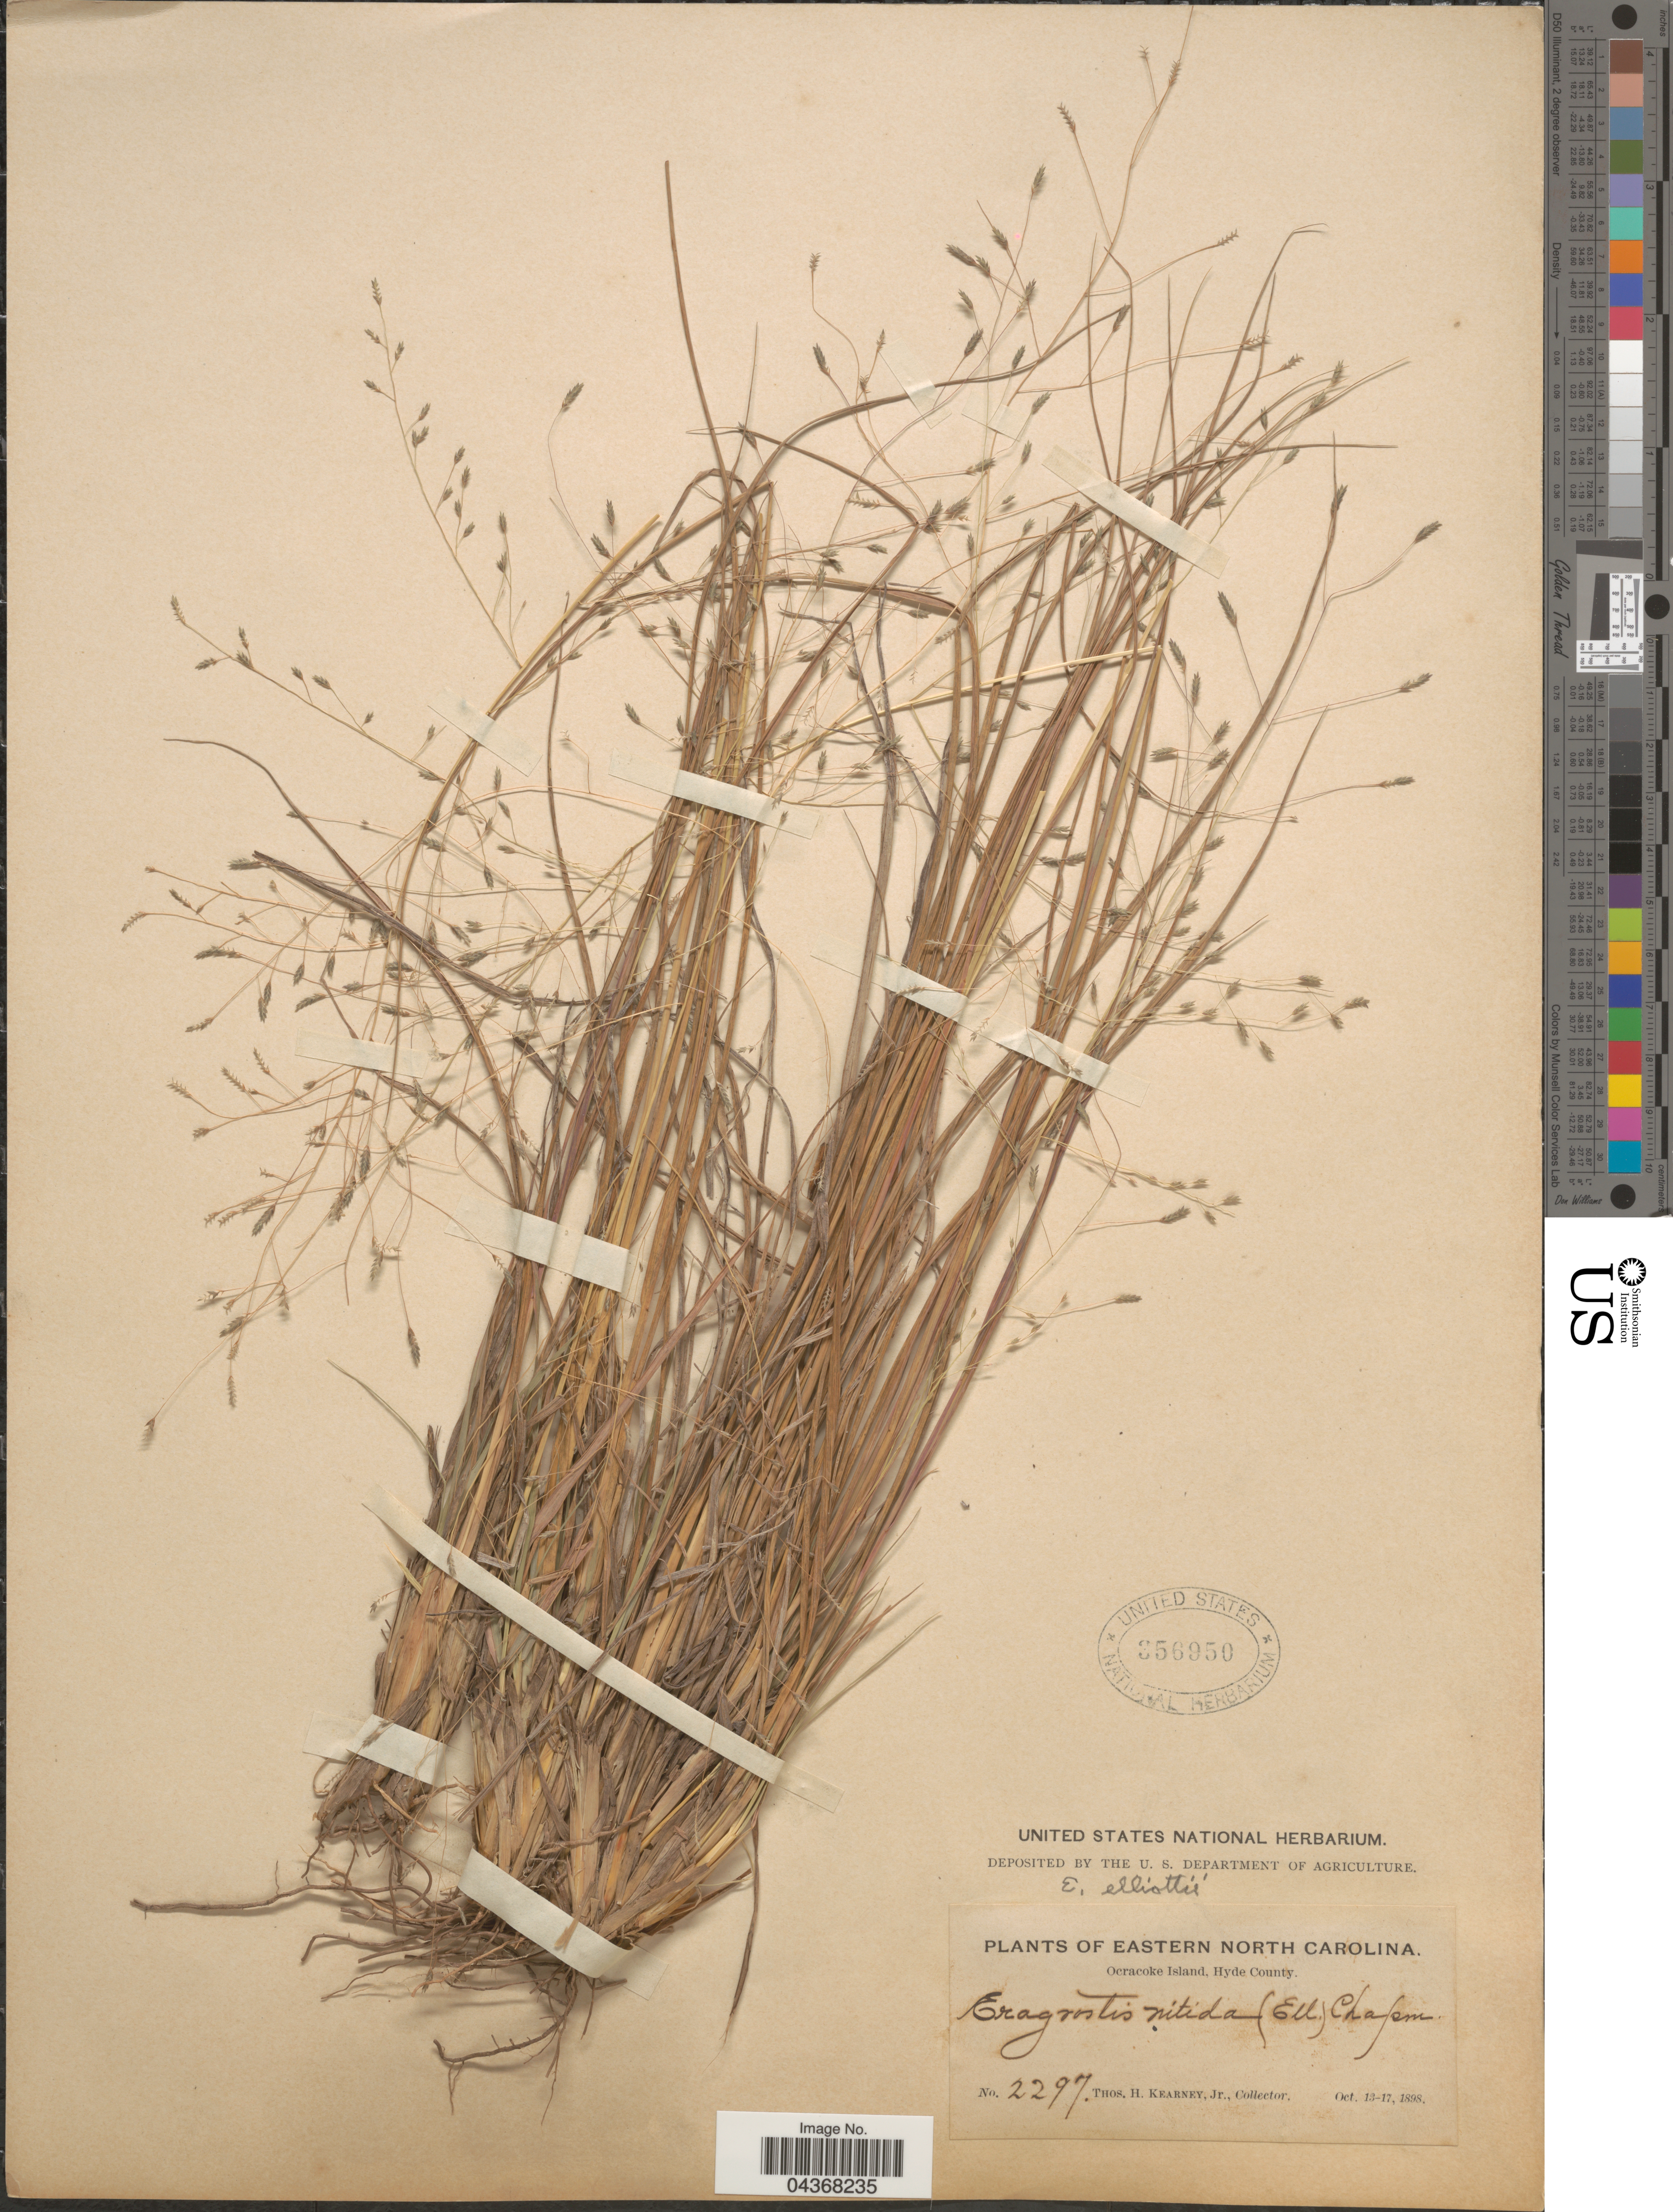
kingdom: Plantae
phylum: Tracheophyta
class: Liliopsida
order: Poales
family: Poaceae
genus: Eragrostis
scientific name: Eragrostis elliottii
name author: S. Watson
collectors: T. H. Kearney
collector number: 2297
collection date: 1898-10-13/1898-10-17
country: United States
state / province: North Carolina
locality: Eastern North Carolina. Ocracoke Island, Hyde County.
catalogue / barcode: US 356950